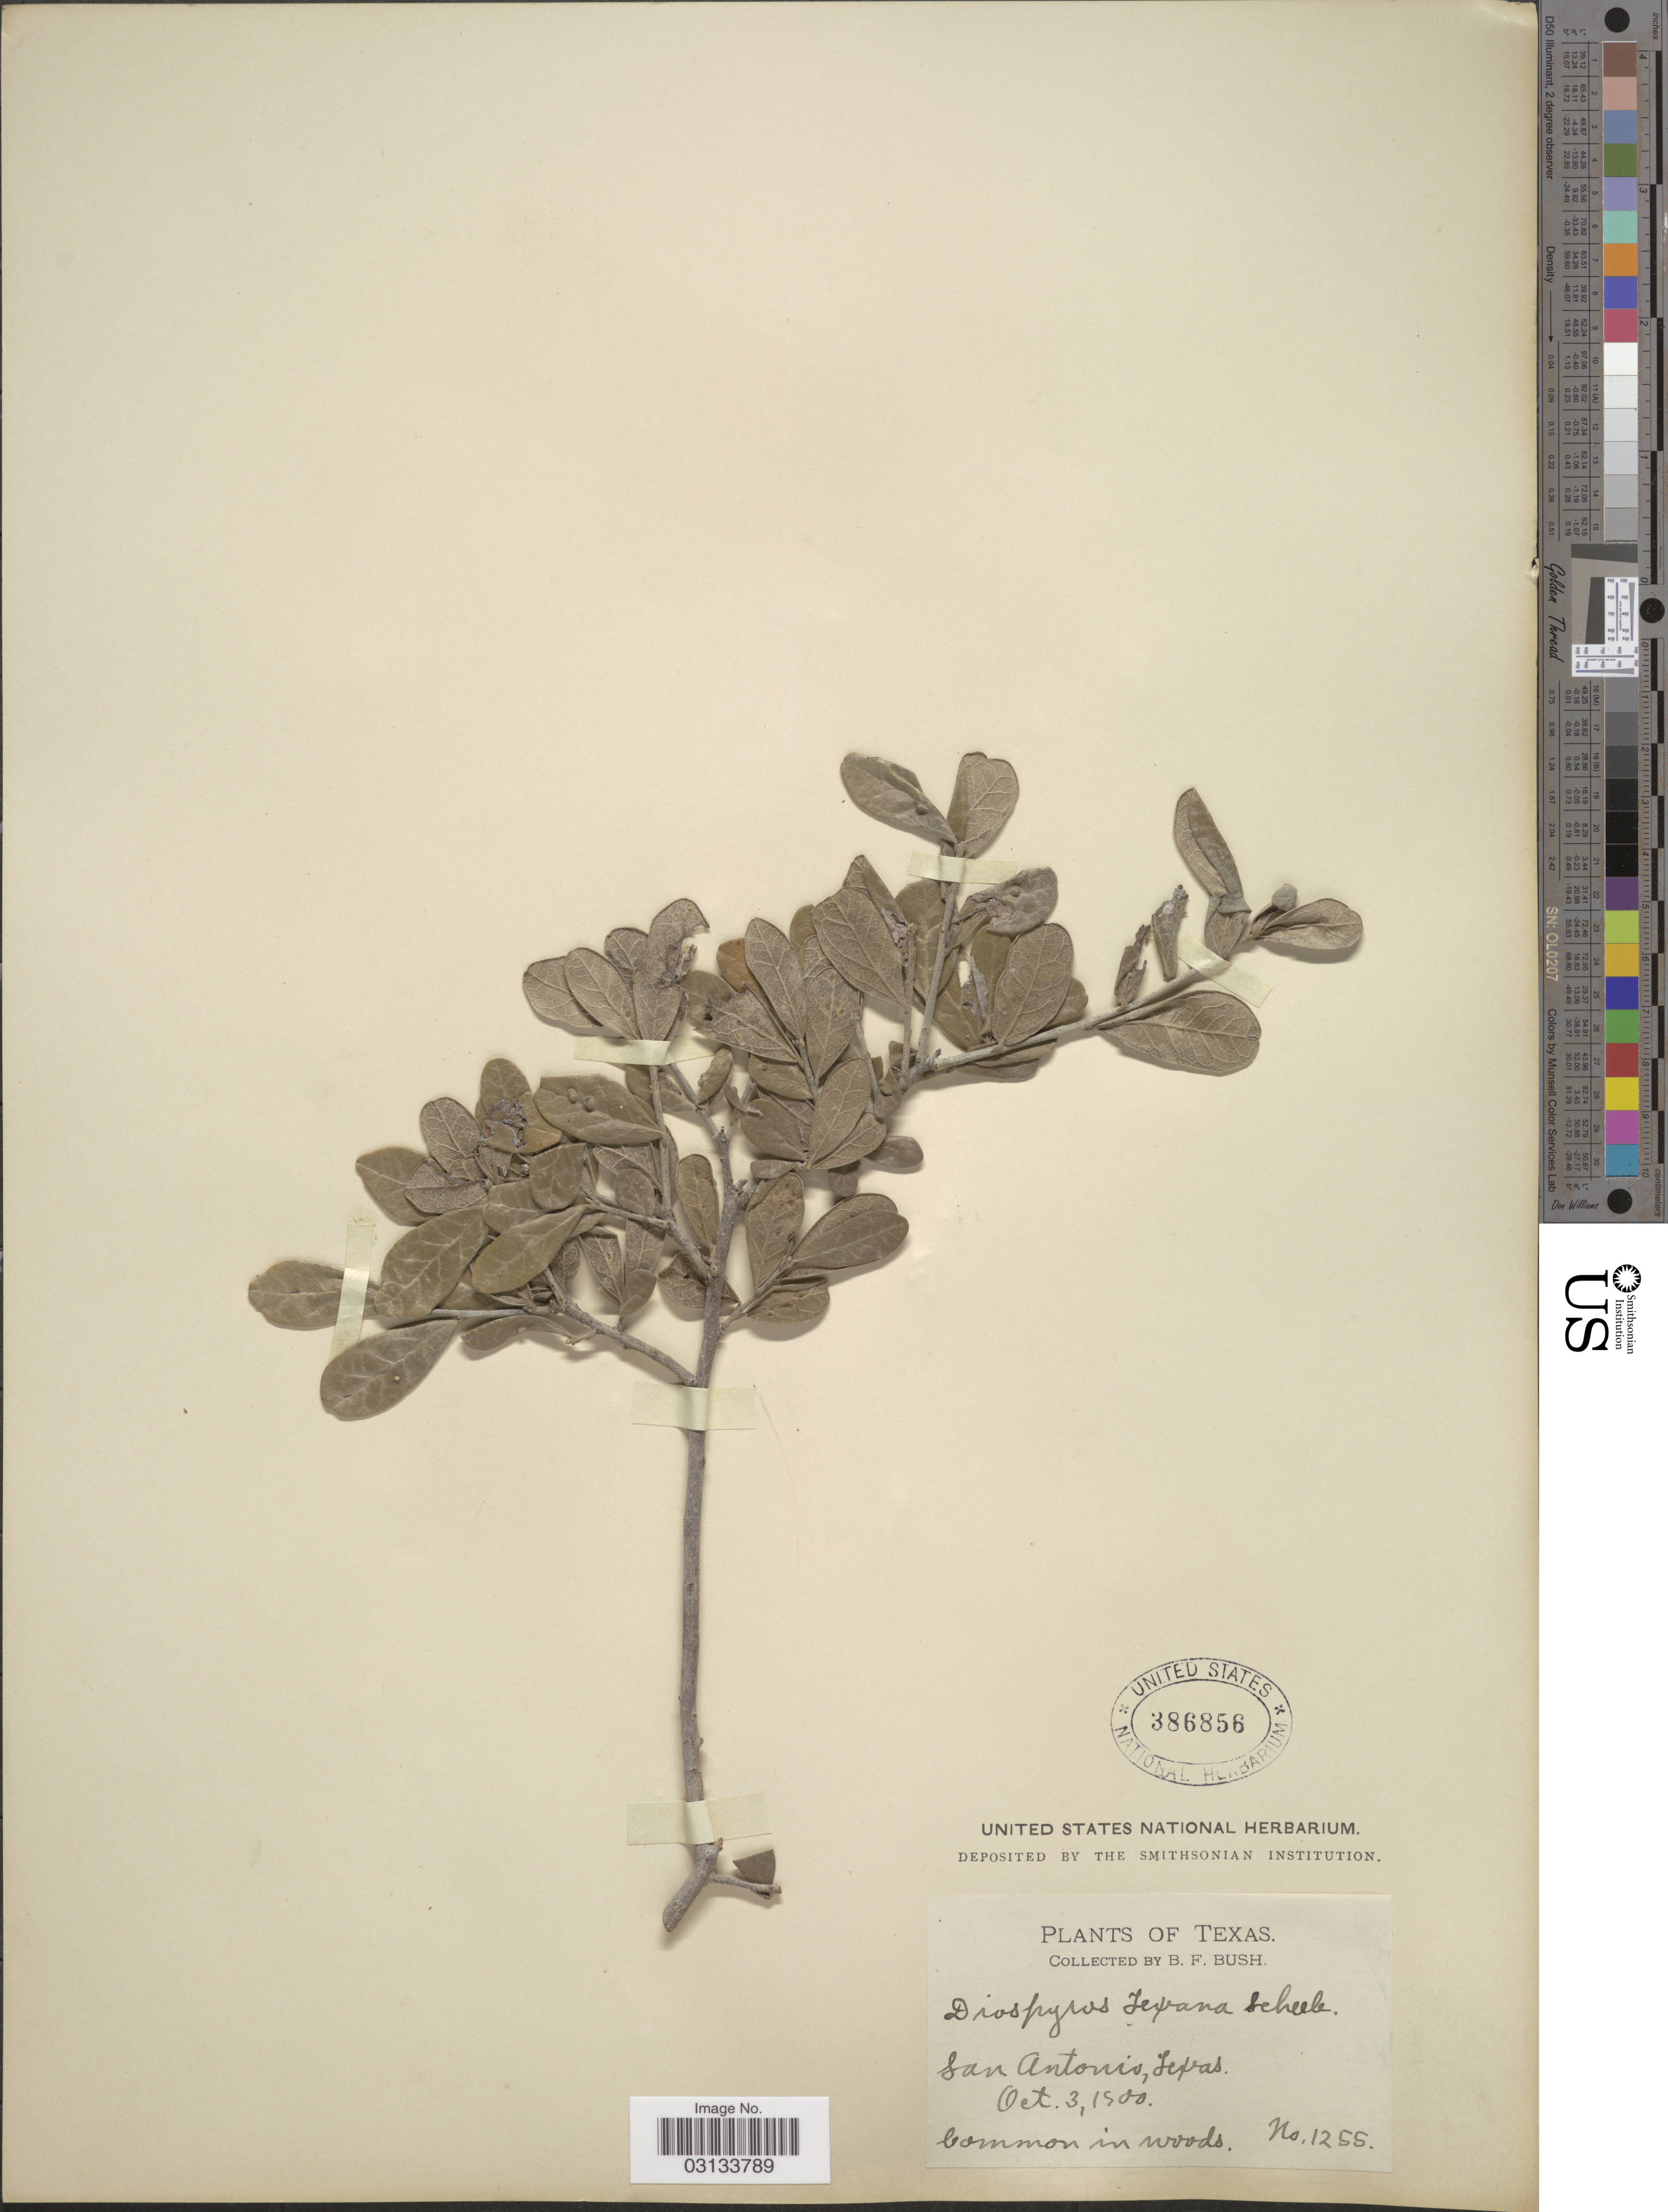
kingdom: Plantae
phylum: Tracheophyta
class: Magnoliopsida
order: Ericales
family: Ebenaceae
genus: Diospyros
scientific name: Diospyros texana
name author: Scheele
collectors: B. F. Bush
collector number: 1255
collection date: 1900-10-03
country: United States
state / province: Texas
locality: San Antonio.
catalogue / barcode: US 386856